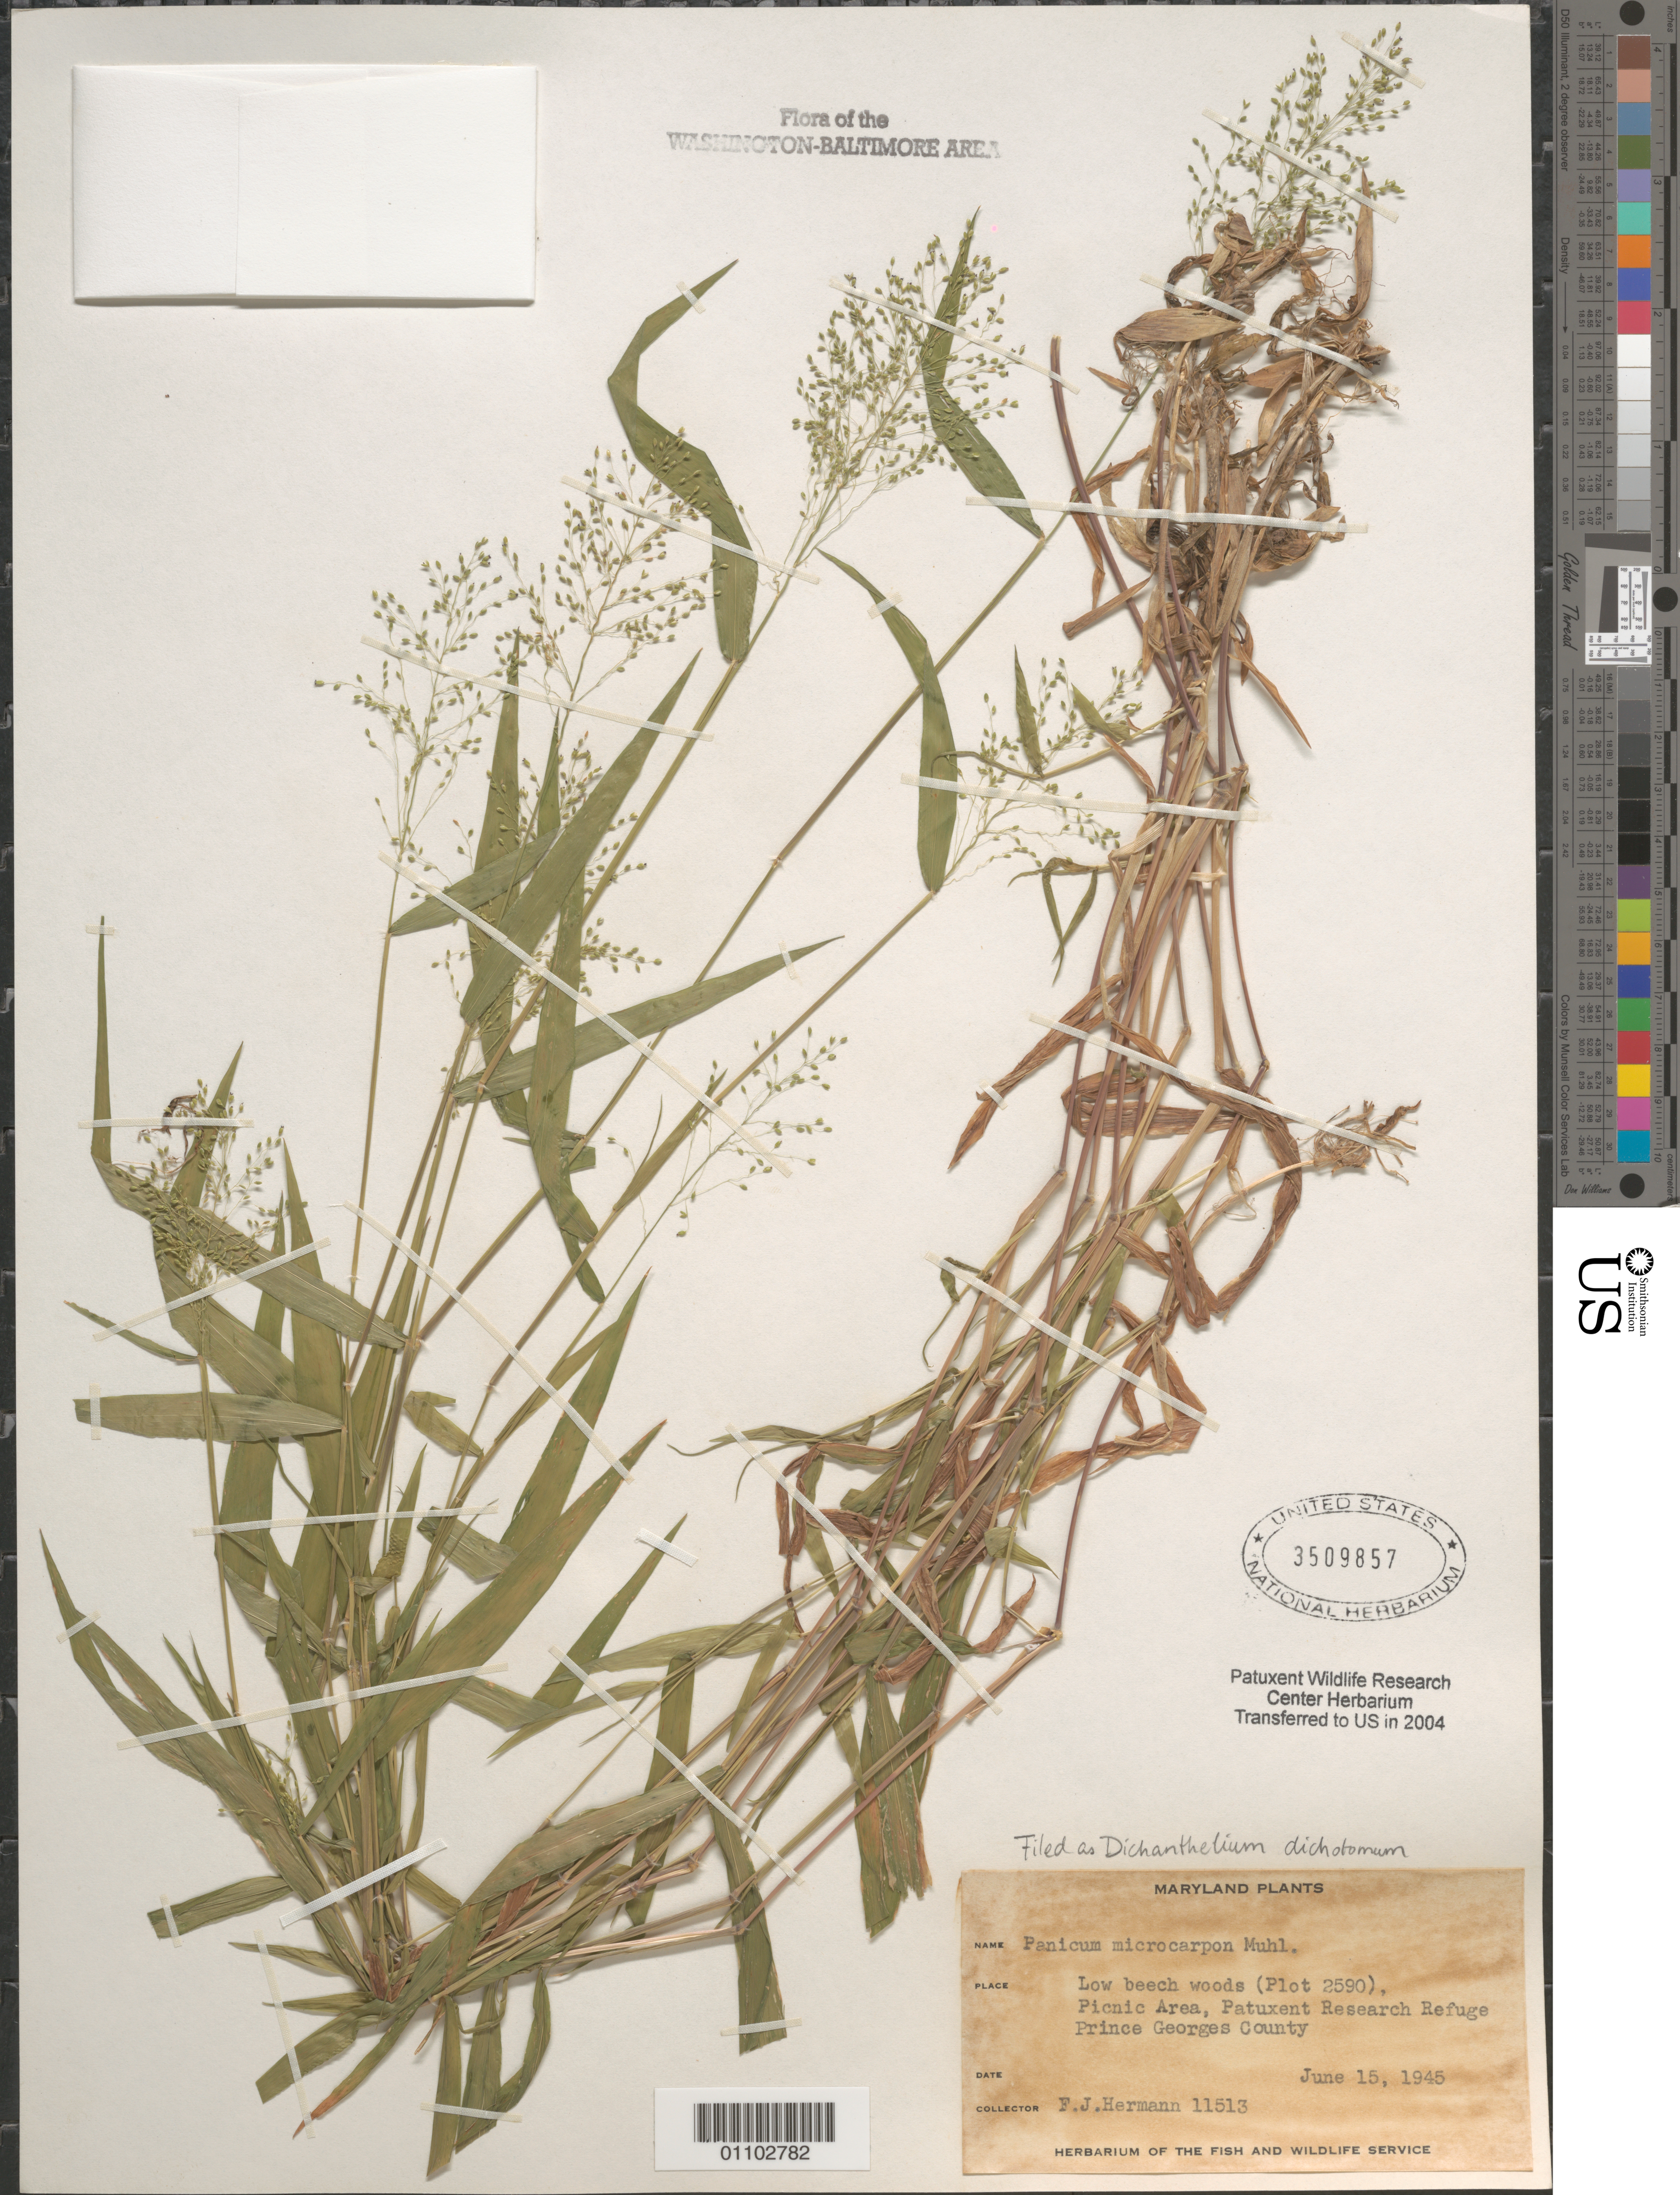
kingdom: Plantae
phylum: Tracheophyta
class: Liliopsida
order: Poales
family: Poaceae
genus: Dichanthelium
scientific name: Dichanthelium dichotomum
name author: (L.) Gould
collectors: F. J. Hermann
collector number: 11513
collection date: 1945-06-14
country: United States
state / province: Maryland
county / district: Prince George's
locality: Plot 2590, Picnic Area, Patuxent Research Refuge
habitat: Low beech woods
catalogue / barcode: US 3509857